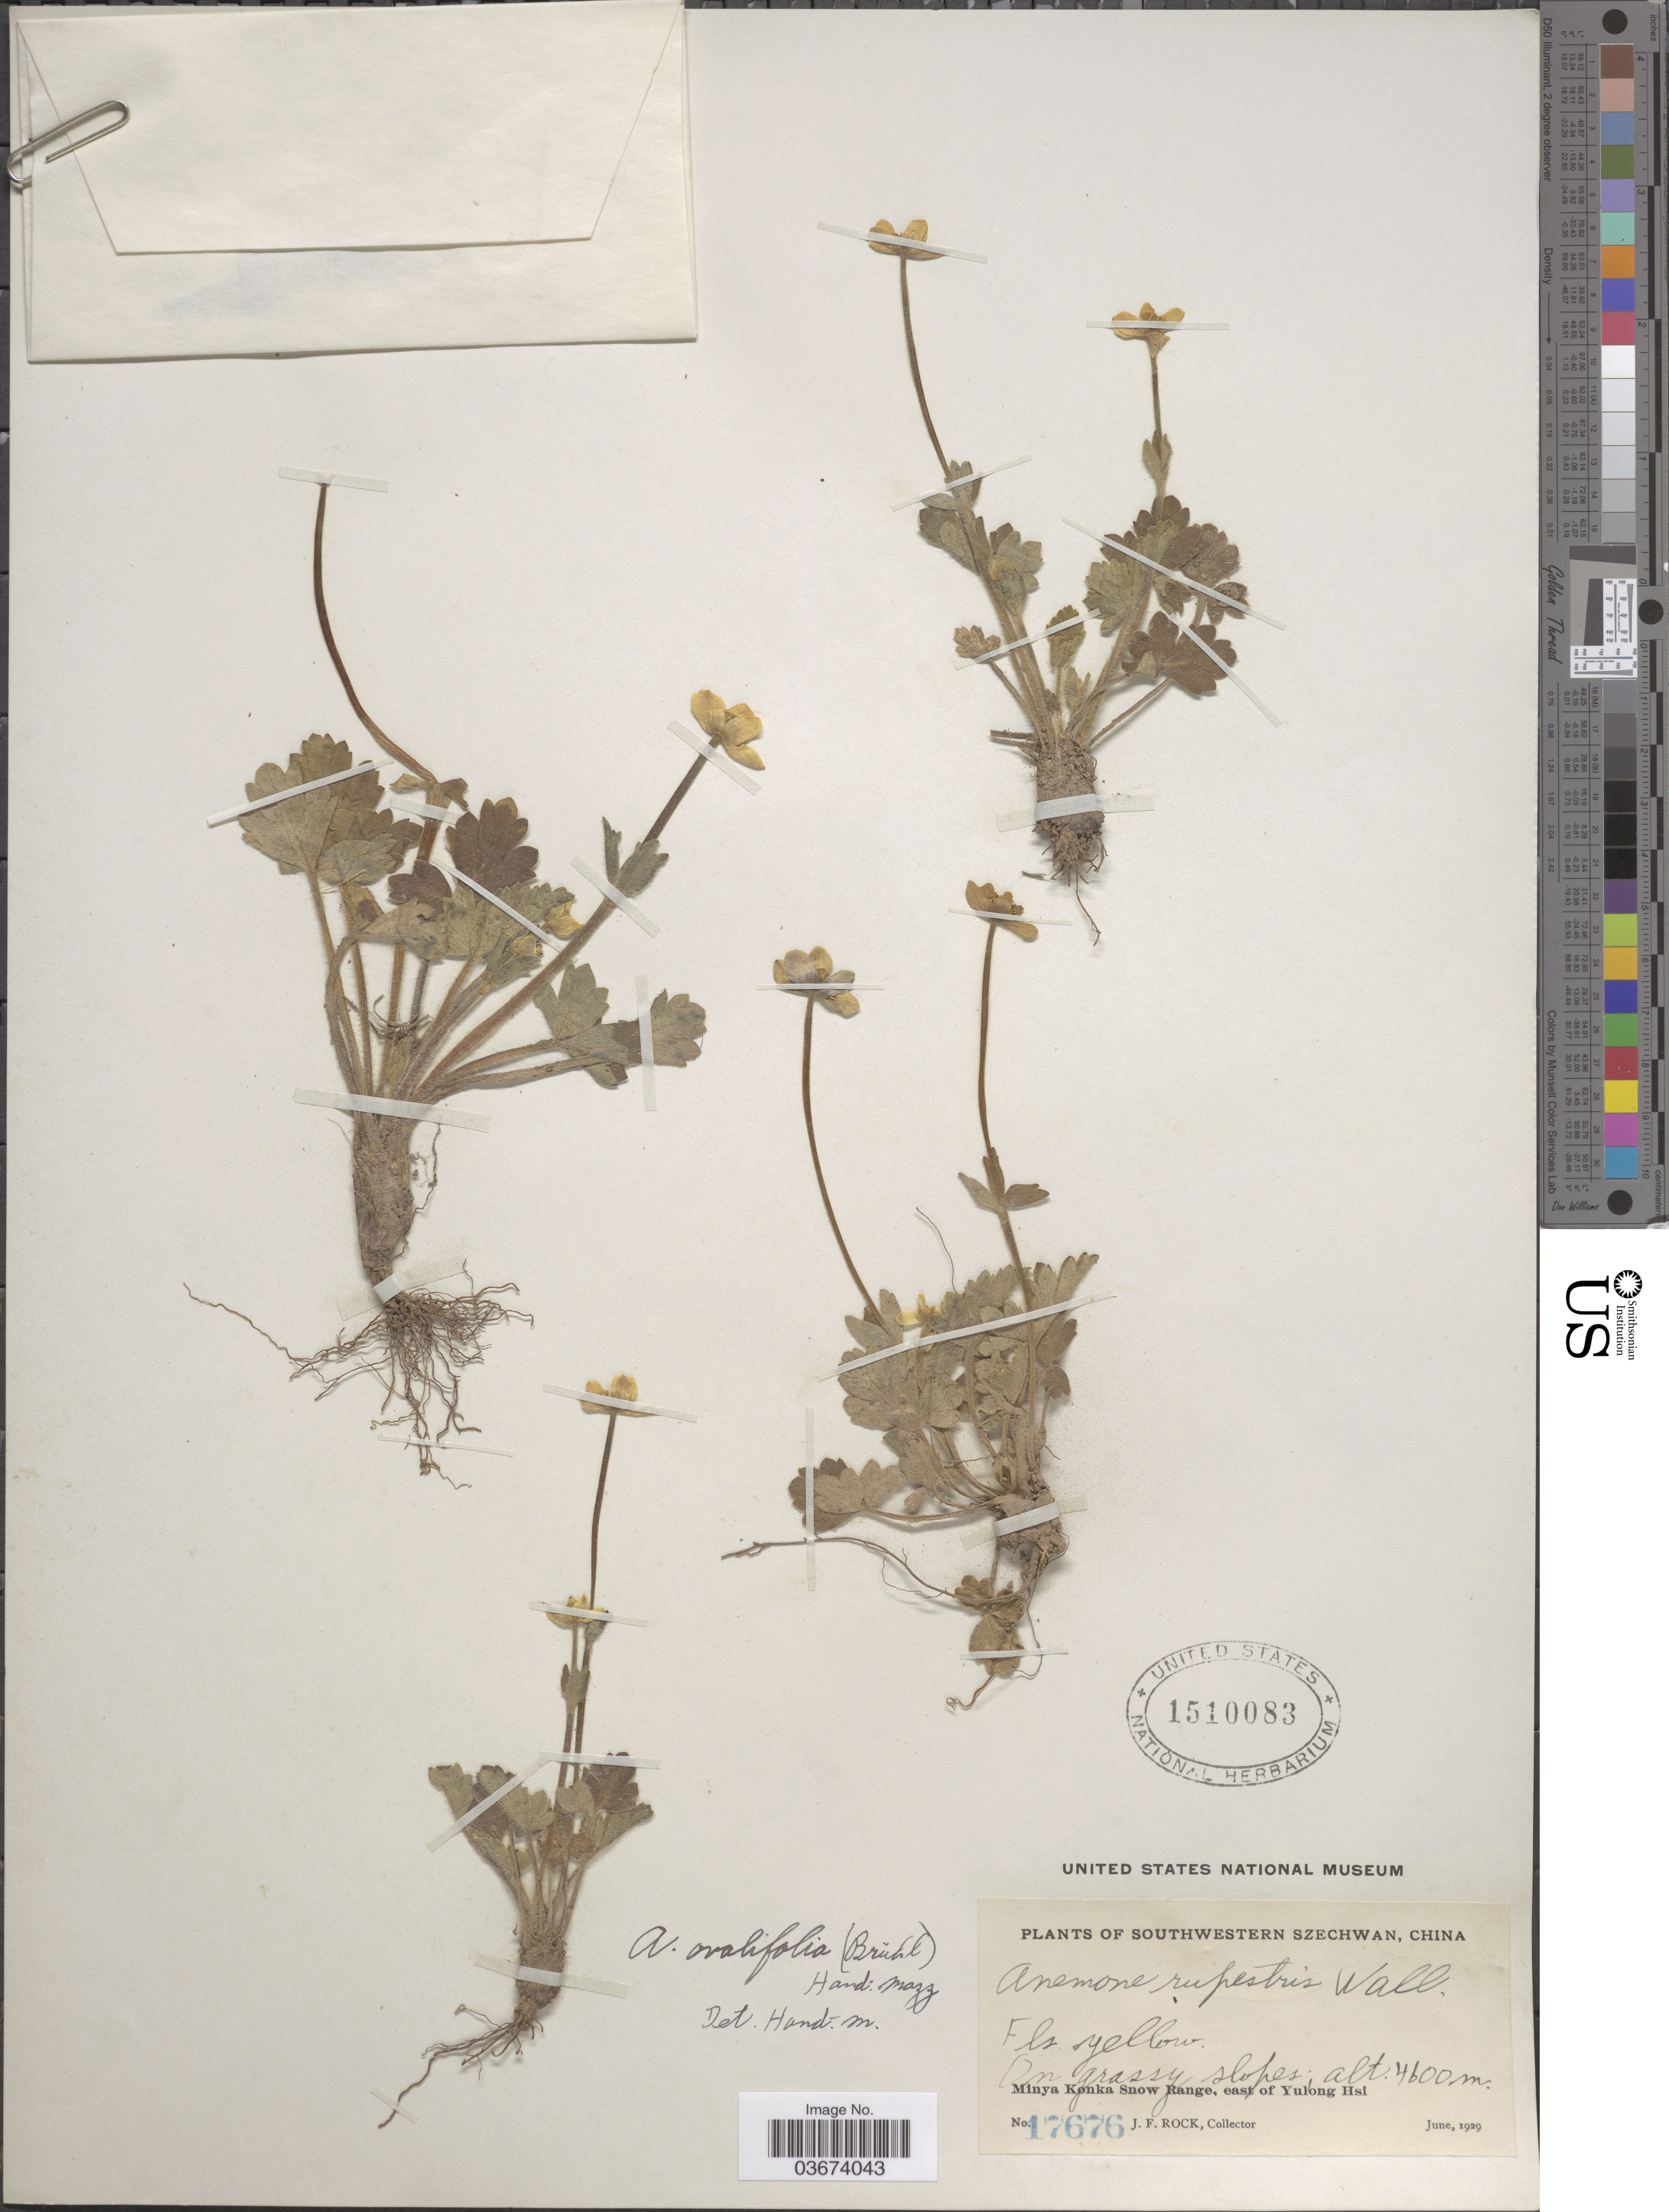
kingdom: Plantae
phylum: Tracheophyta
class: Magnoliopsida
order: Ranunculales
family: Ranunculaceae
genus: Anemone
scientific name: Anemone ovalifolia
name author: (Brühl) Hand.-Mazz.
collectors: J. Rock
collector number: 17676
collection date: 1929-06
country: China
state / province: Sichuan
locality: Southwestern Szechwan. Minya Konka Snow Range, east of Yulong Hsi.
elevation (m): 4600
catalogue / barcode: US 1510083